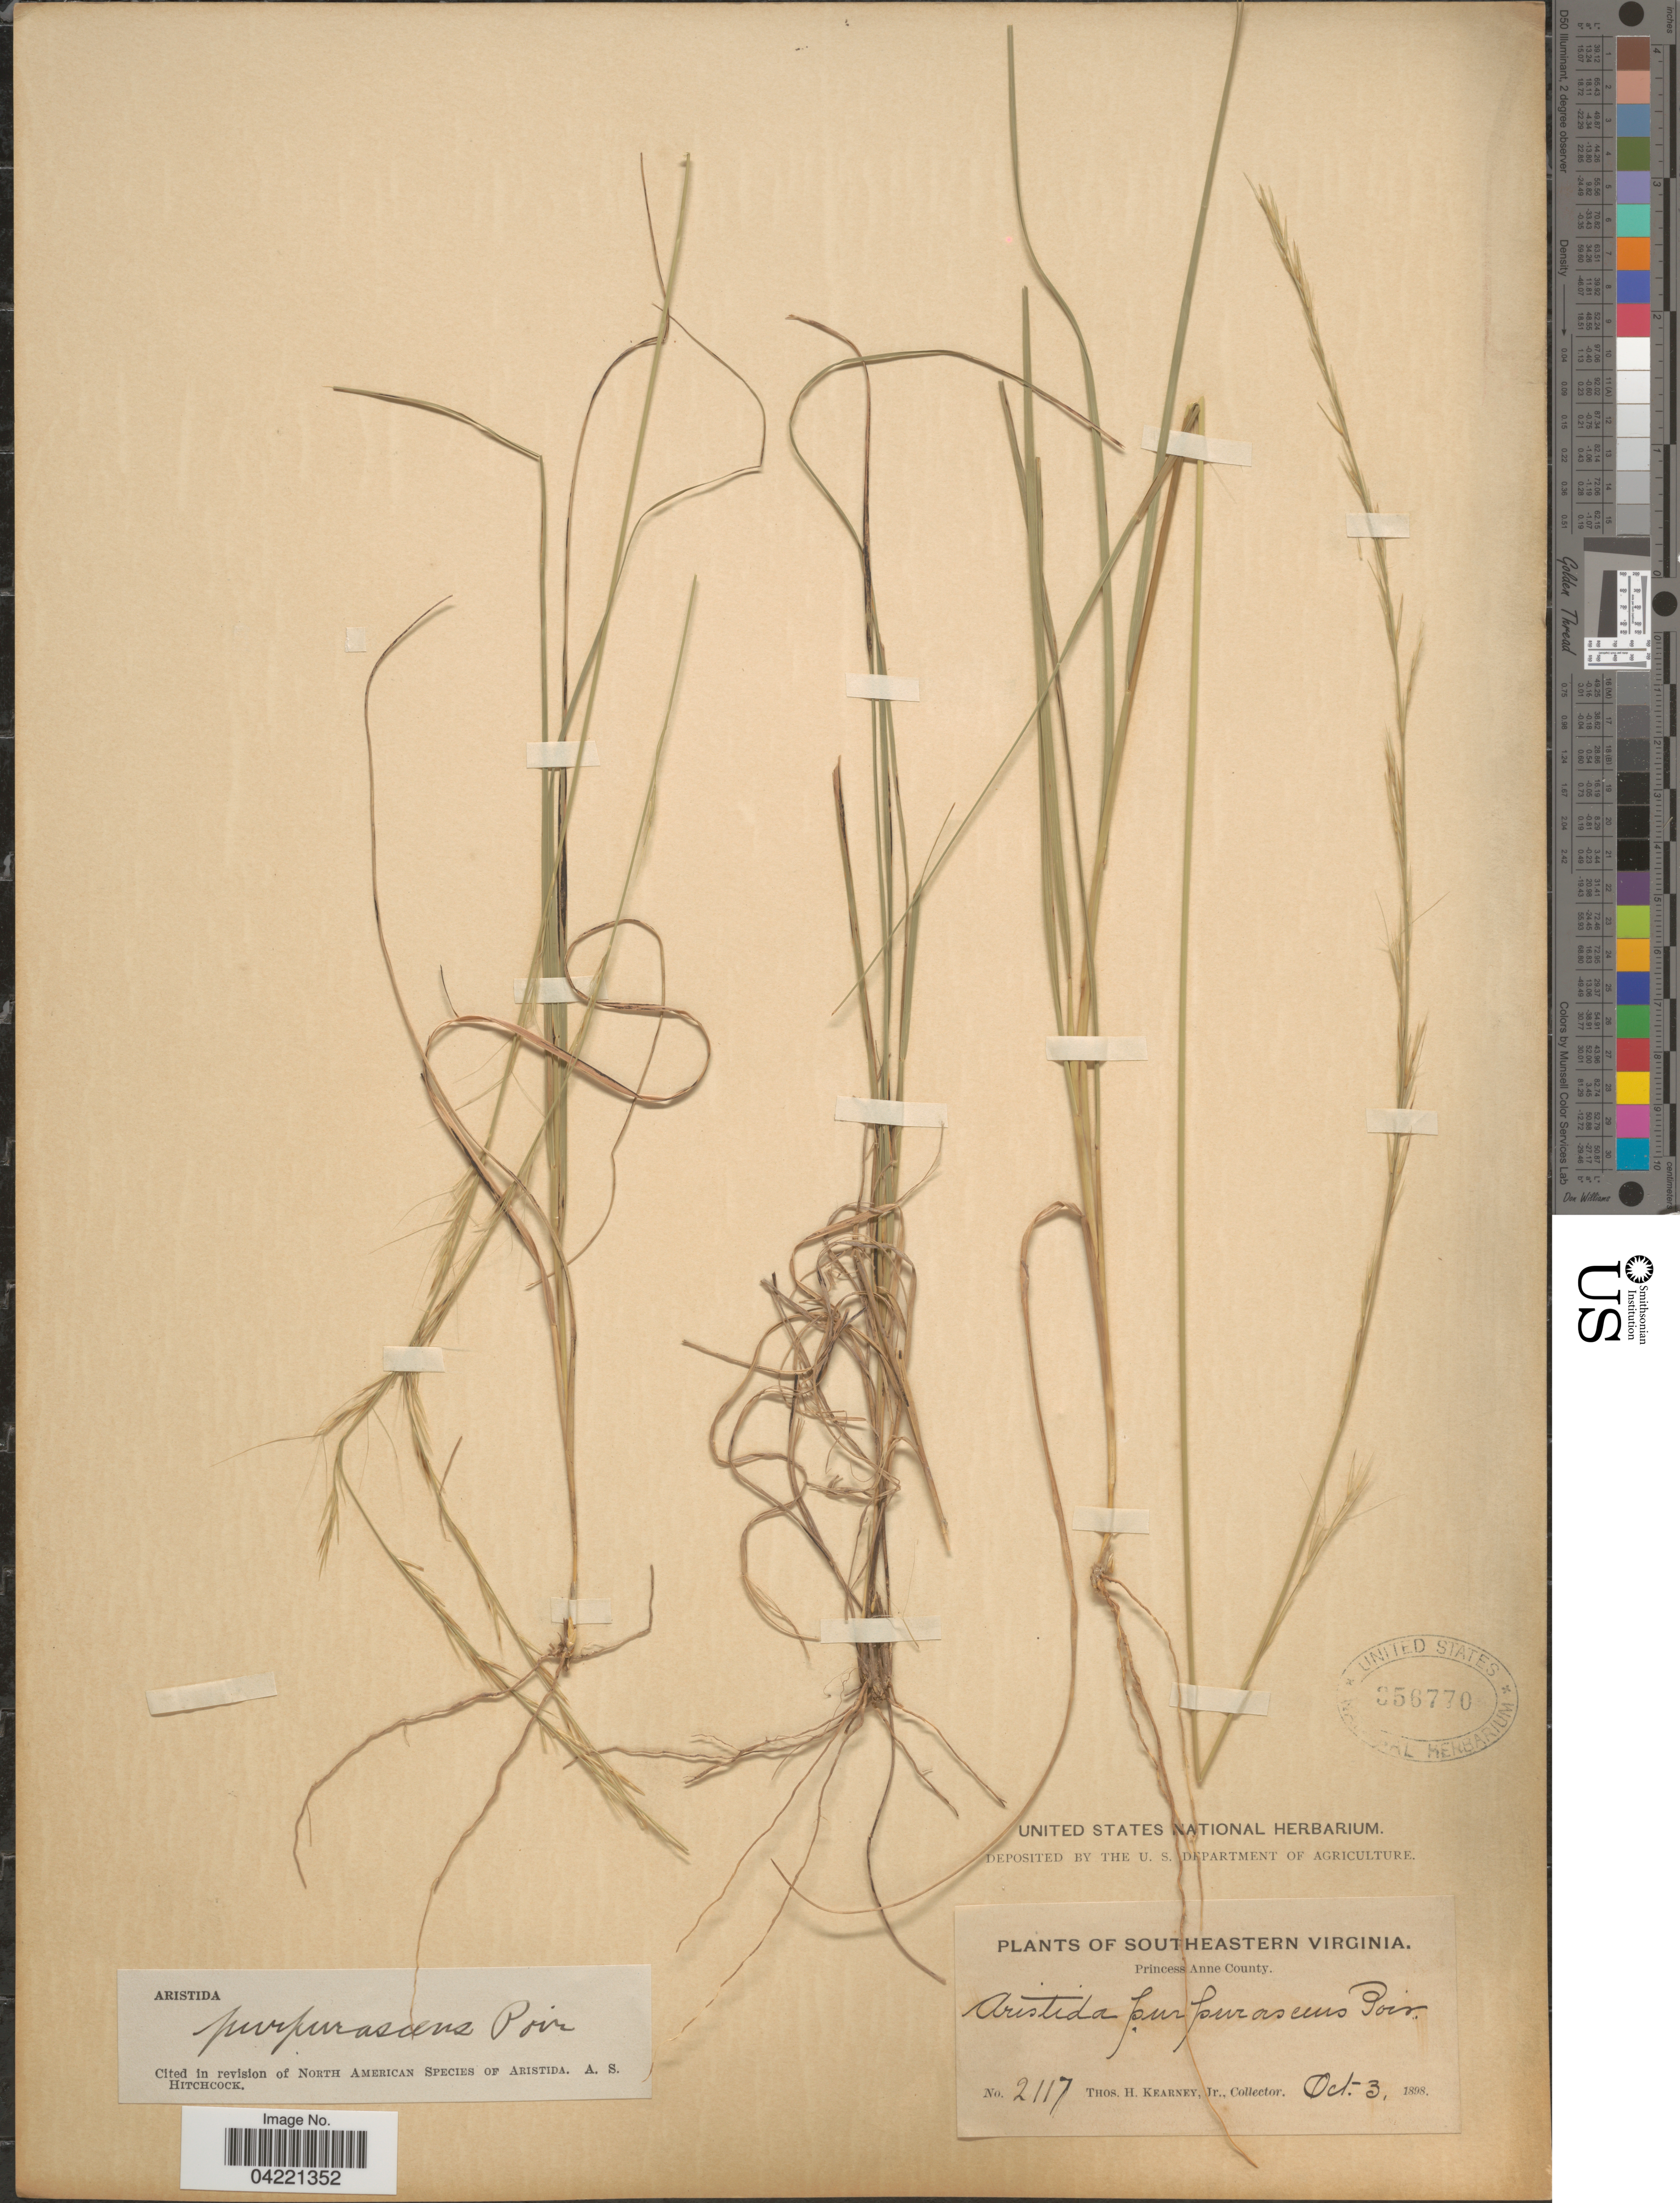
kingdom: Plantae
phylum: Tracheophyta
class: Liliopsida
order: Poales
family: Poaceae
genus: Aristida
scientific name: Aristida purpurascens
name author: Poir.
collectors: T. H. Kearney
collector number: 2117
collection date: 1898-10-03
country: United States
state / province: Virginia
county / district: City of Virginia Beach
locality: Southeastern Virginia. Princess Anne County.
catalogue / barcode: US 356770